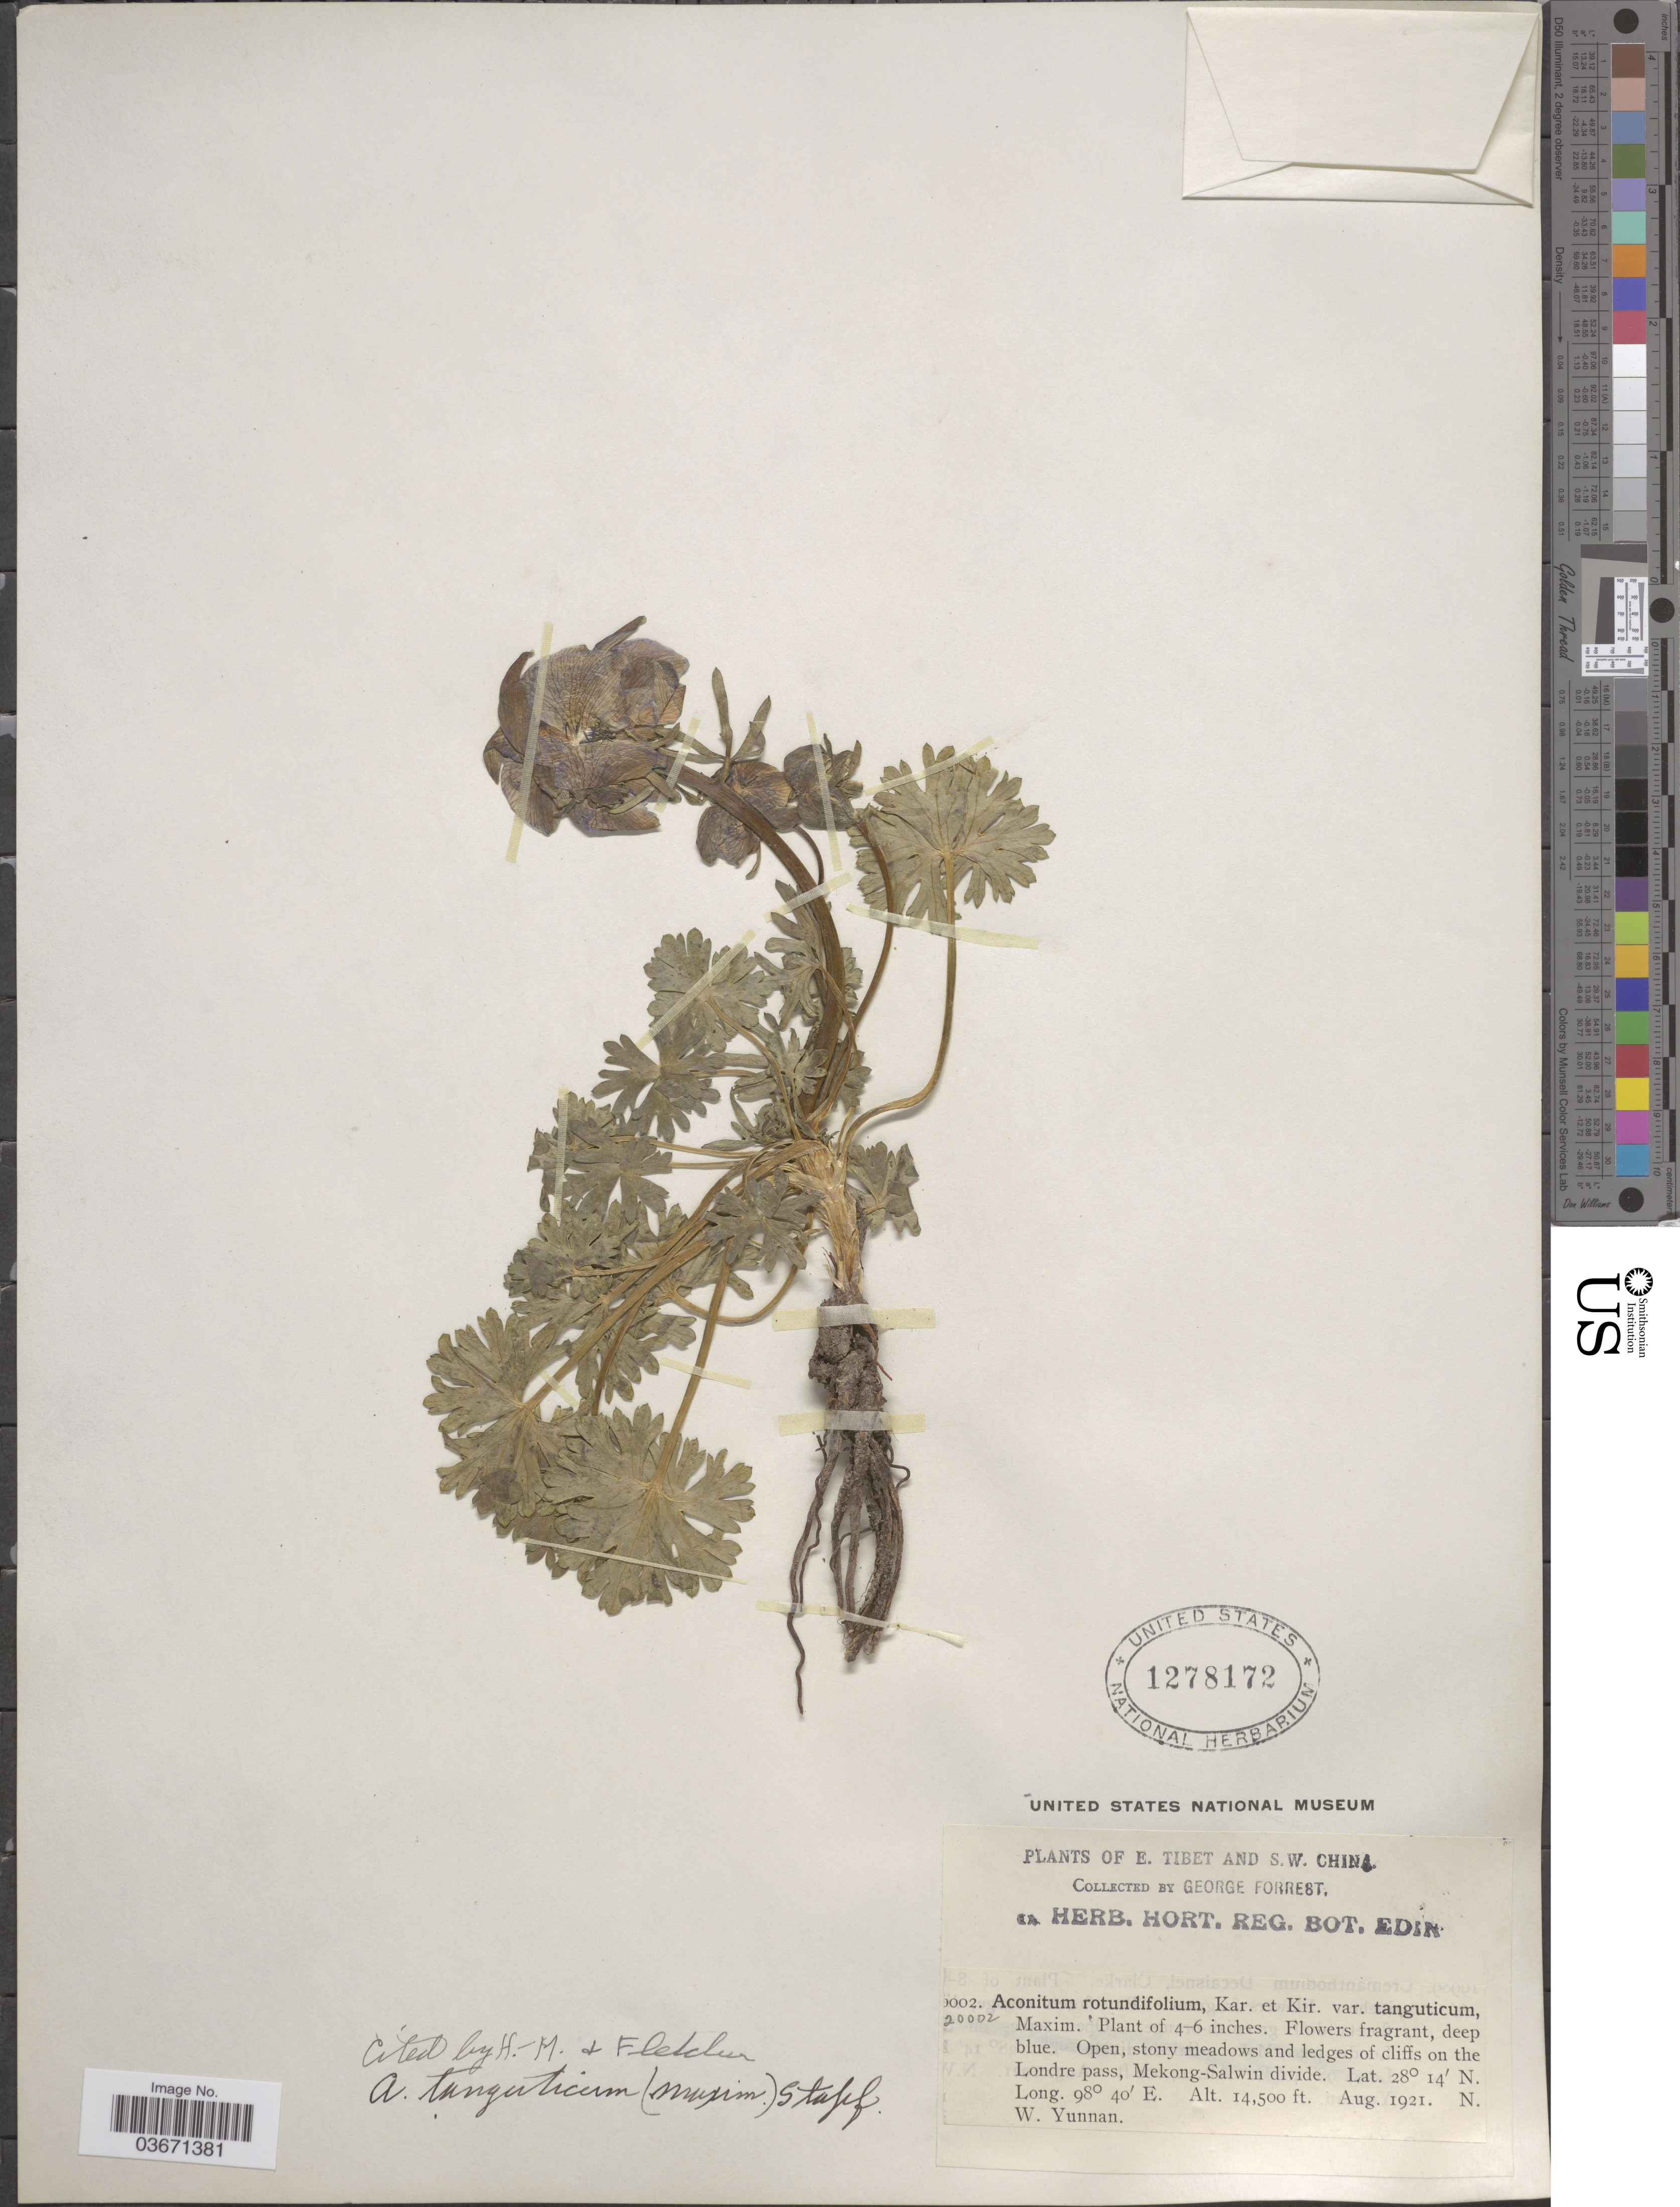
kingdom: Plantae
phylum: Tracheophyta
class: Magnoliopsida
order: Ranunculales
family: Ranunculaceae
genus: Aconitum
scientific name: Aconitum tanguticum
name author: (Maxim.) Stapf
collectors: G. Forrest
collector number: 20002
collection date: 1921-08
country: China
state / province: Yunnan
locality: S.W. China. On the Londre pass, Mekong-Salwin divide. N. W. Yunnan.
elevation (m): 4420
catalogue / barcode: US 1278172